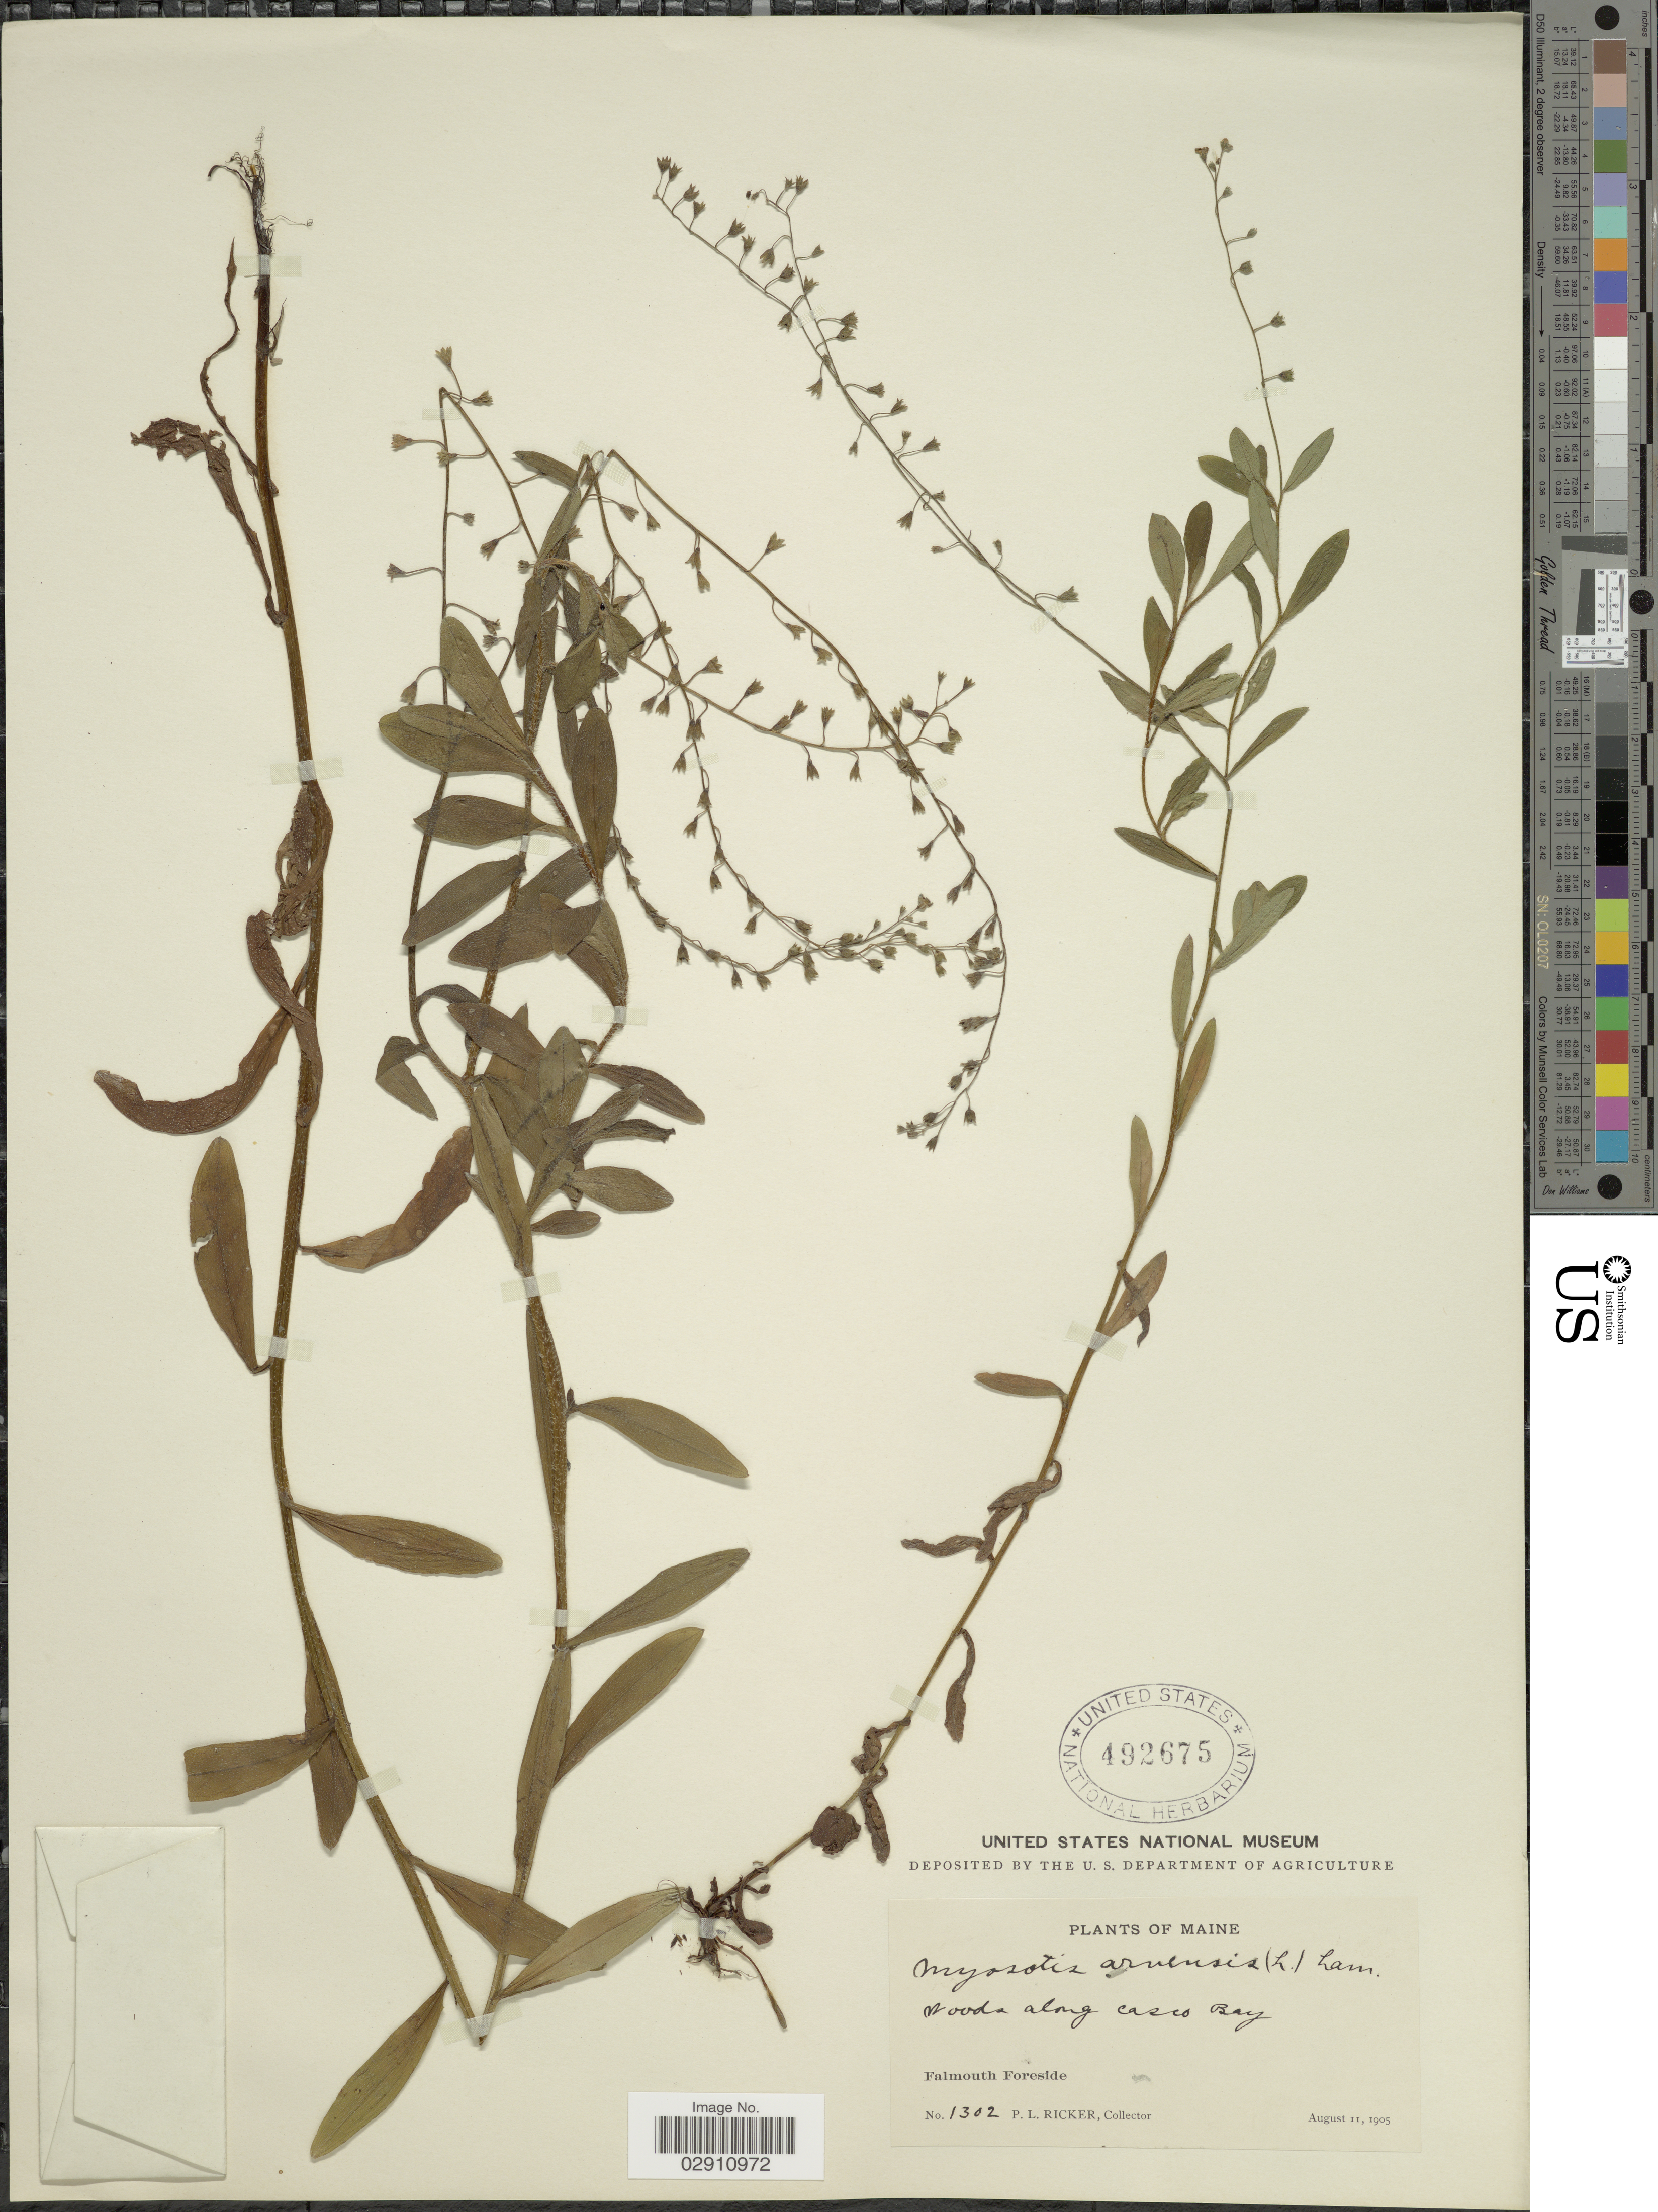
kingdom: Plantae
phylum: Tracheophyta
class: Magnoliopsida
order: Boraginales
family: Boraginaceae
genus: Myosotis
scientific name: Myosotis arvensis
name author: (L.) Hill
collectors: P. Ricker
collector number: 1302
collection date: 1905-08-11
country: United States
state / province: Maine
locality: Woods along casco Bay.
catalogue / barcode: US 492675